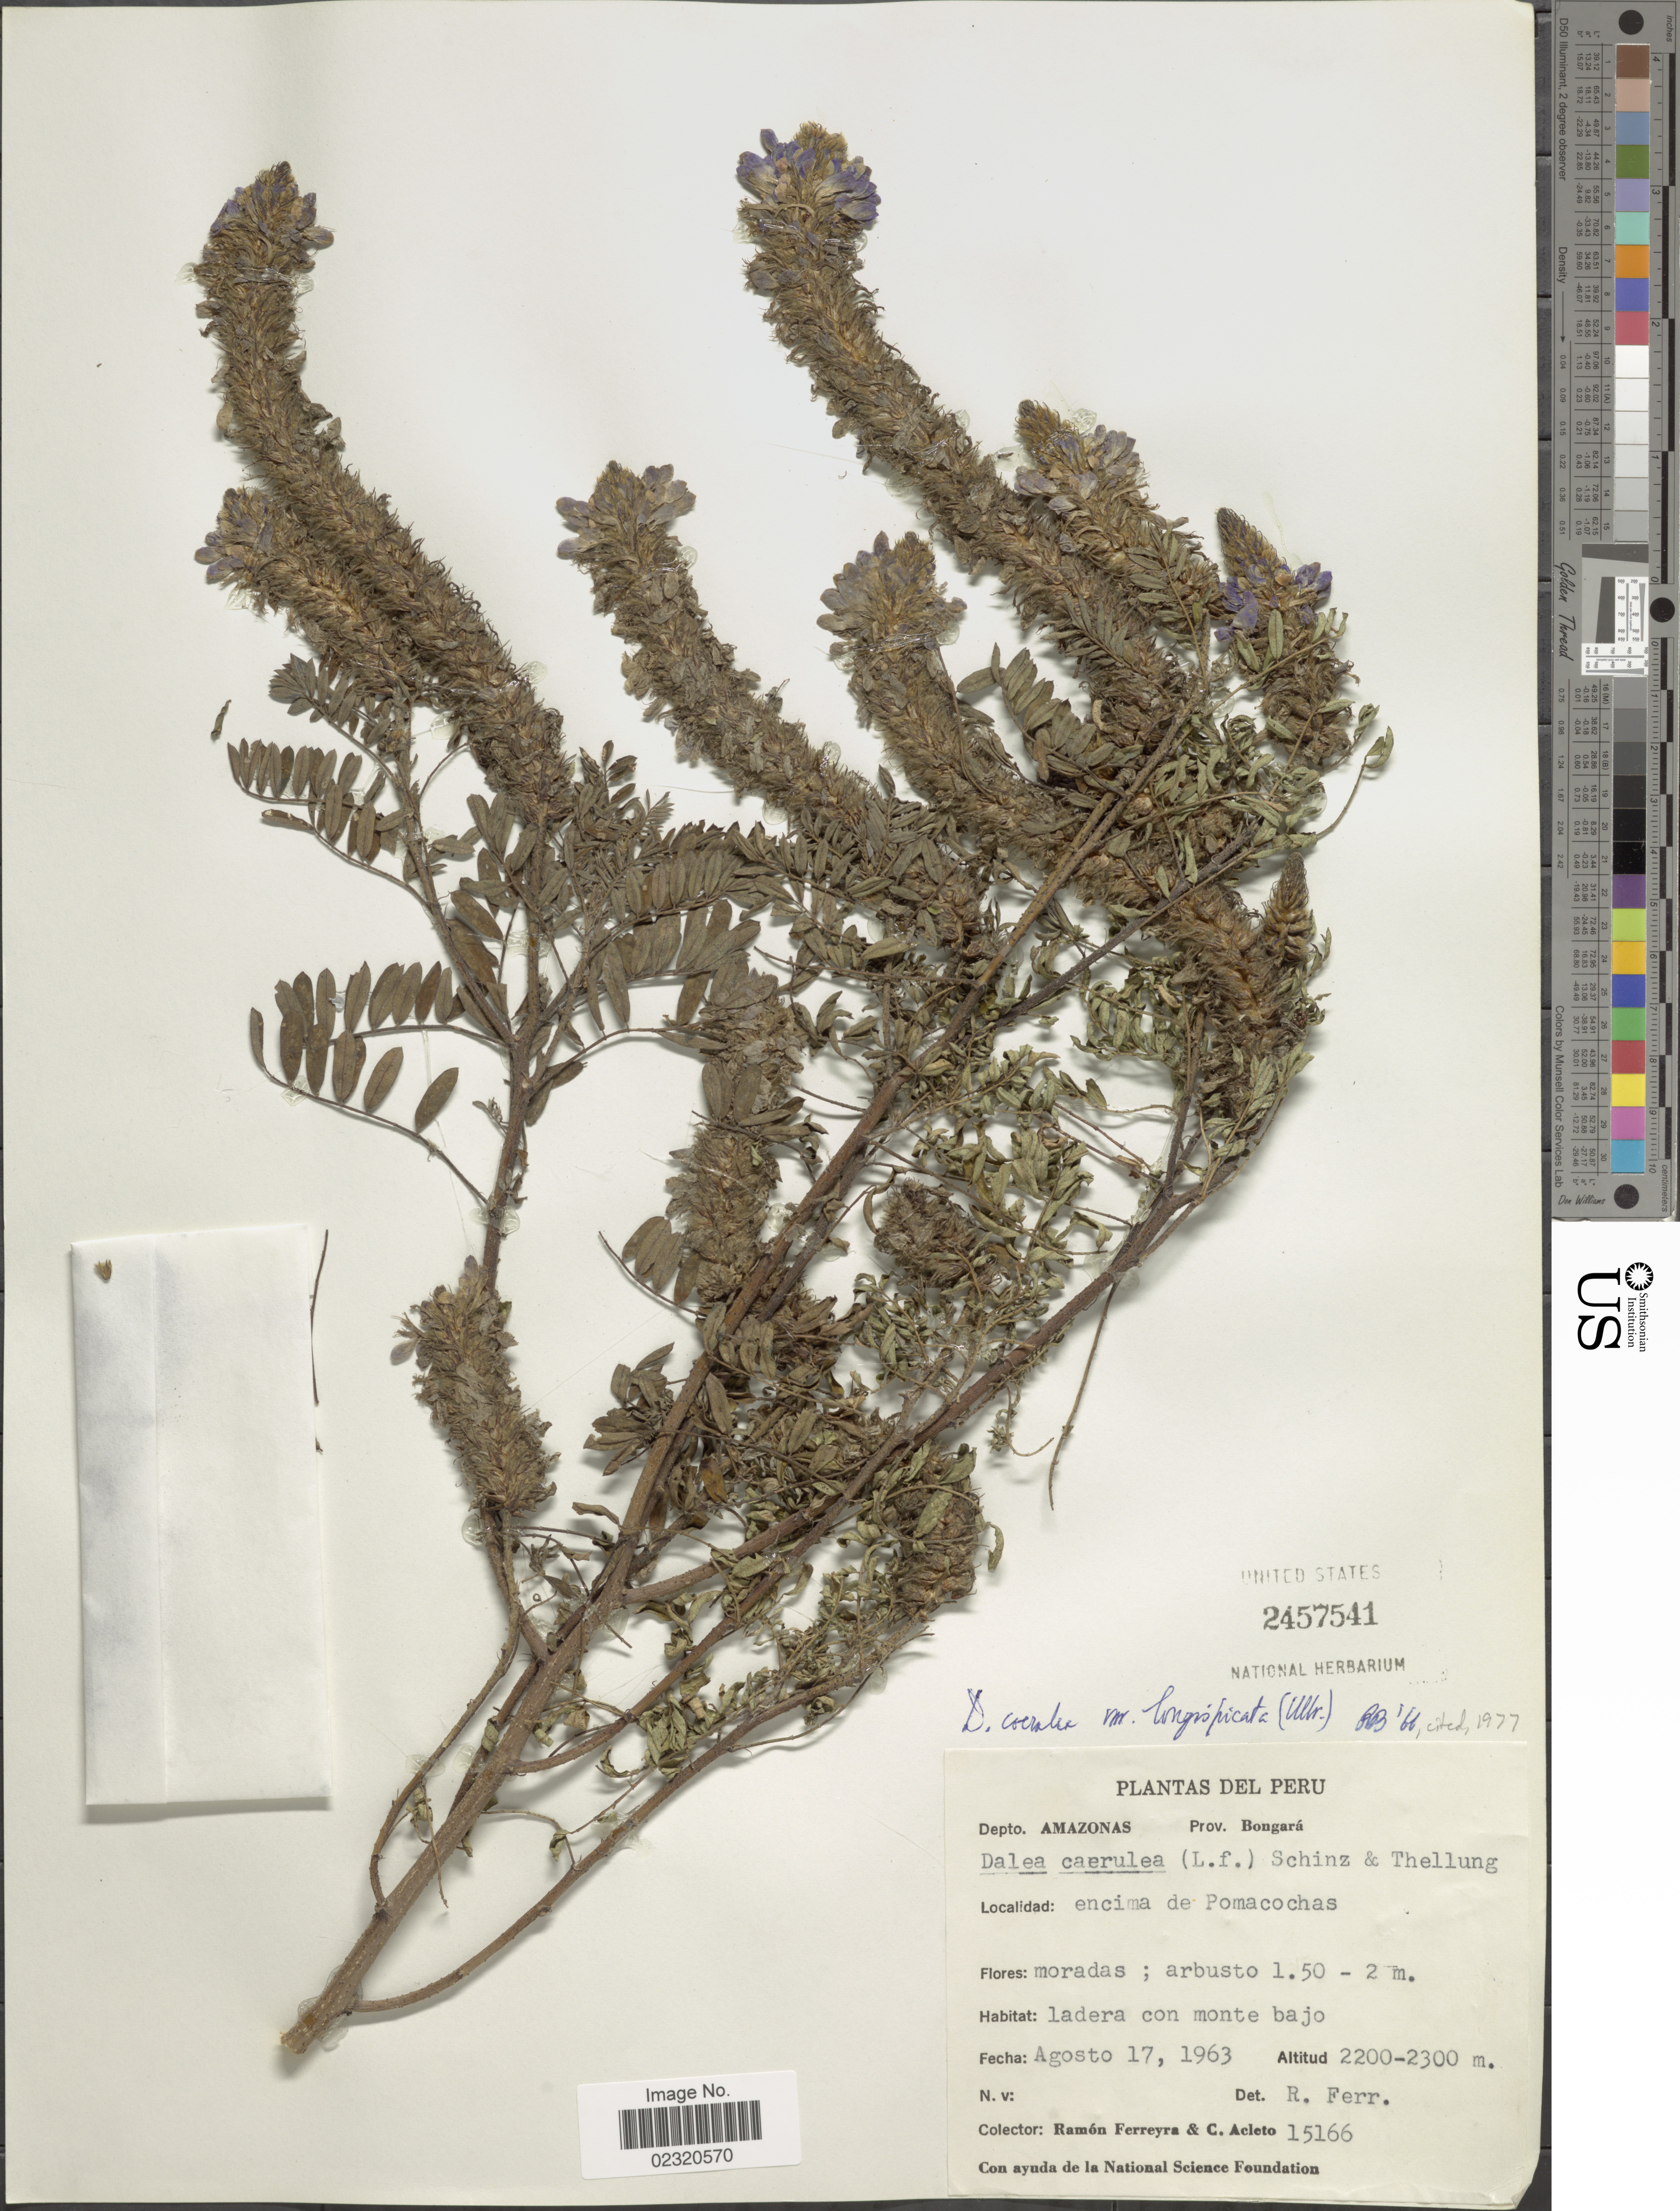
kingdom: Plantae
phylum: Tracheophyta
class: Magnoliopsida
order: Fabales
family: Fabaceae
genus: Dalea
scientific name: Dalea coerulea var. longispicata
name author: (Ulbr.) Barneby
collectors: R. A. Ferreyra & C. Acleto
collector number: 15166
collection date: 1963-08-17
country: Peru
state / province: Amazonas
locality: Prov. Bongara, encima de Pomacochas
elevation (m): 2200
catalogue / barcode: US 2457541